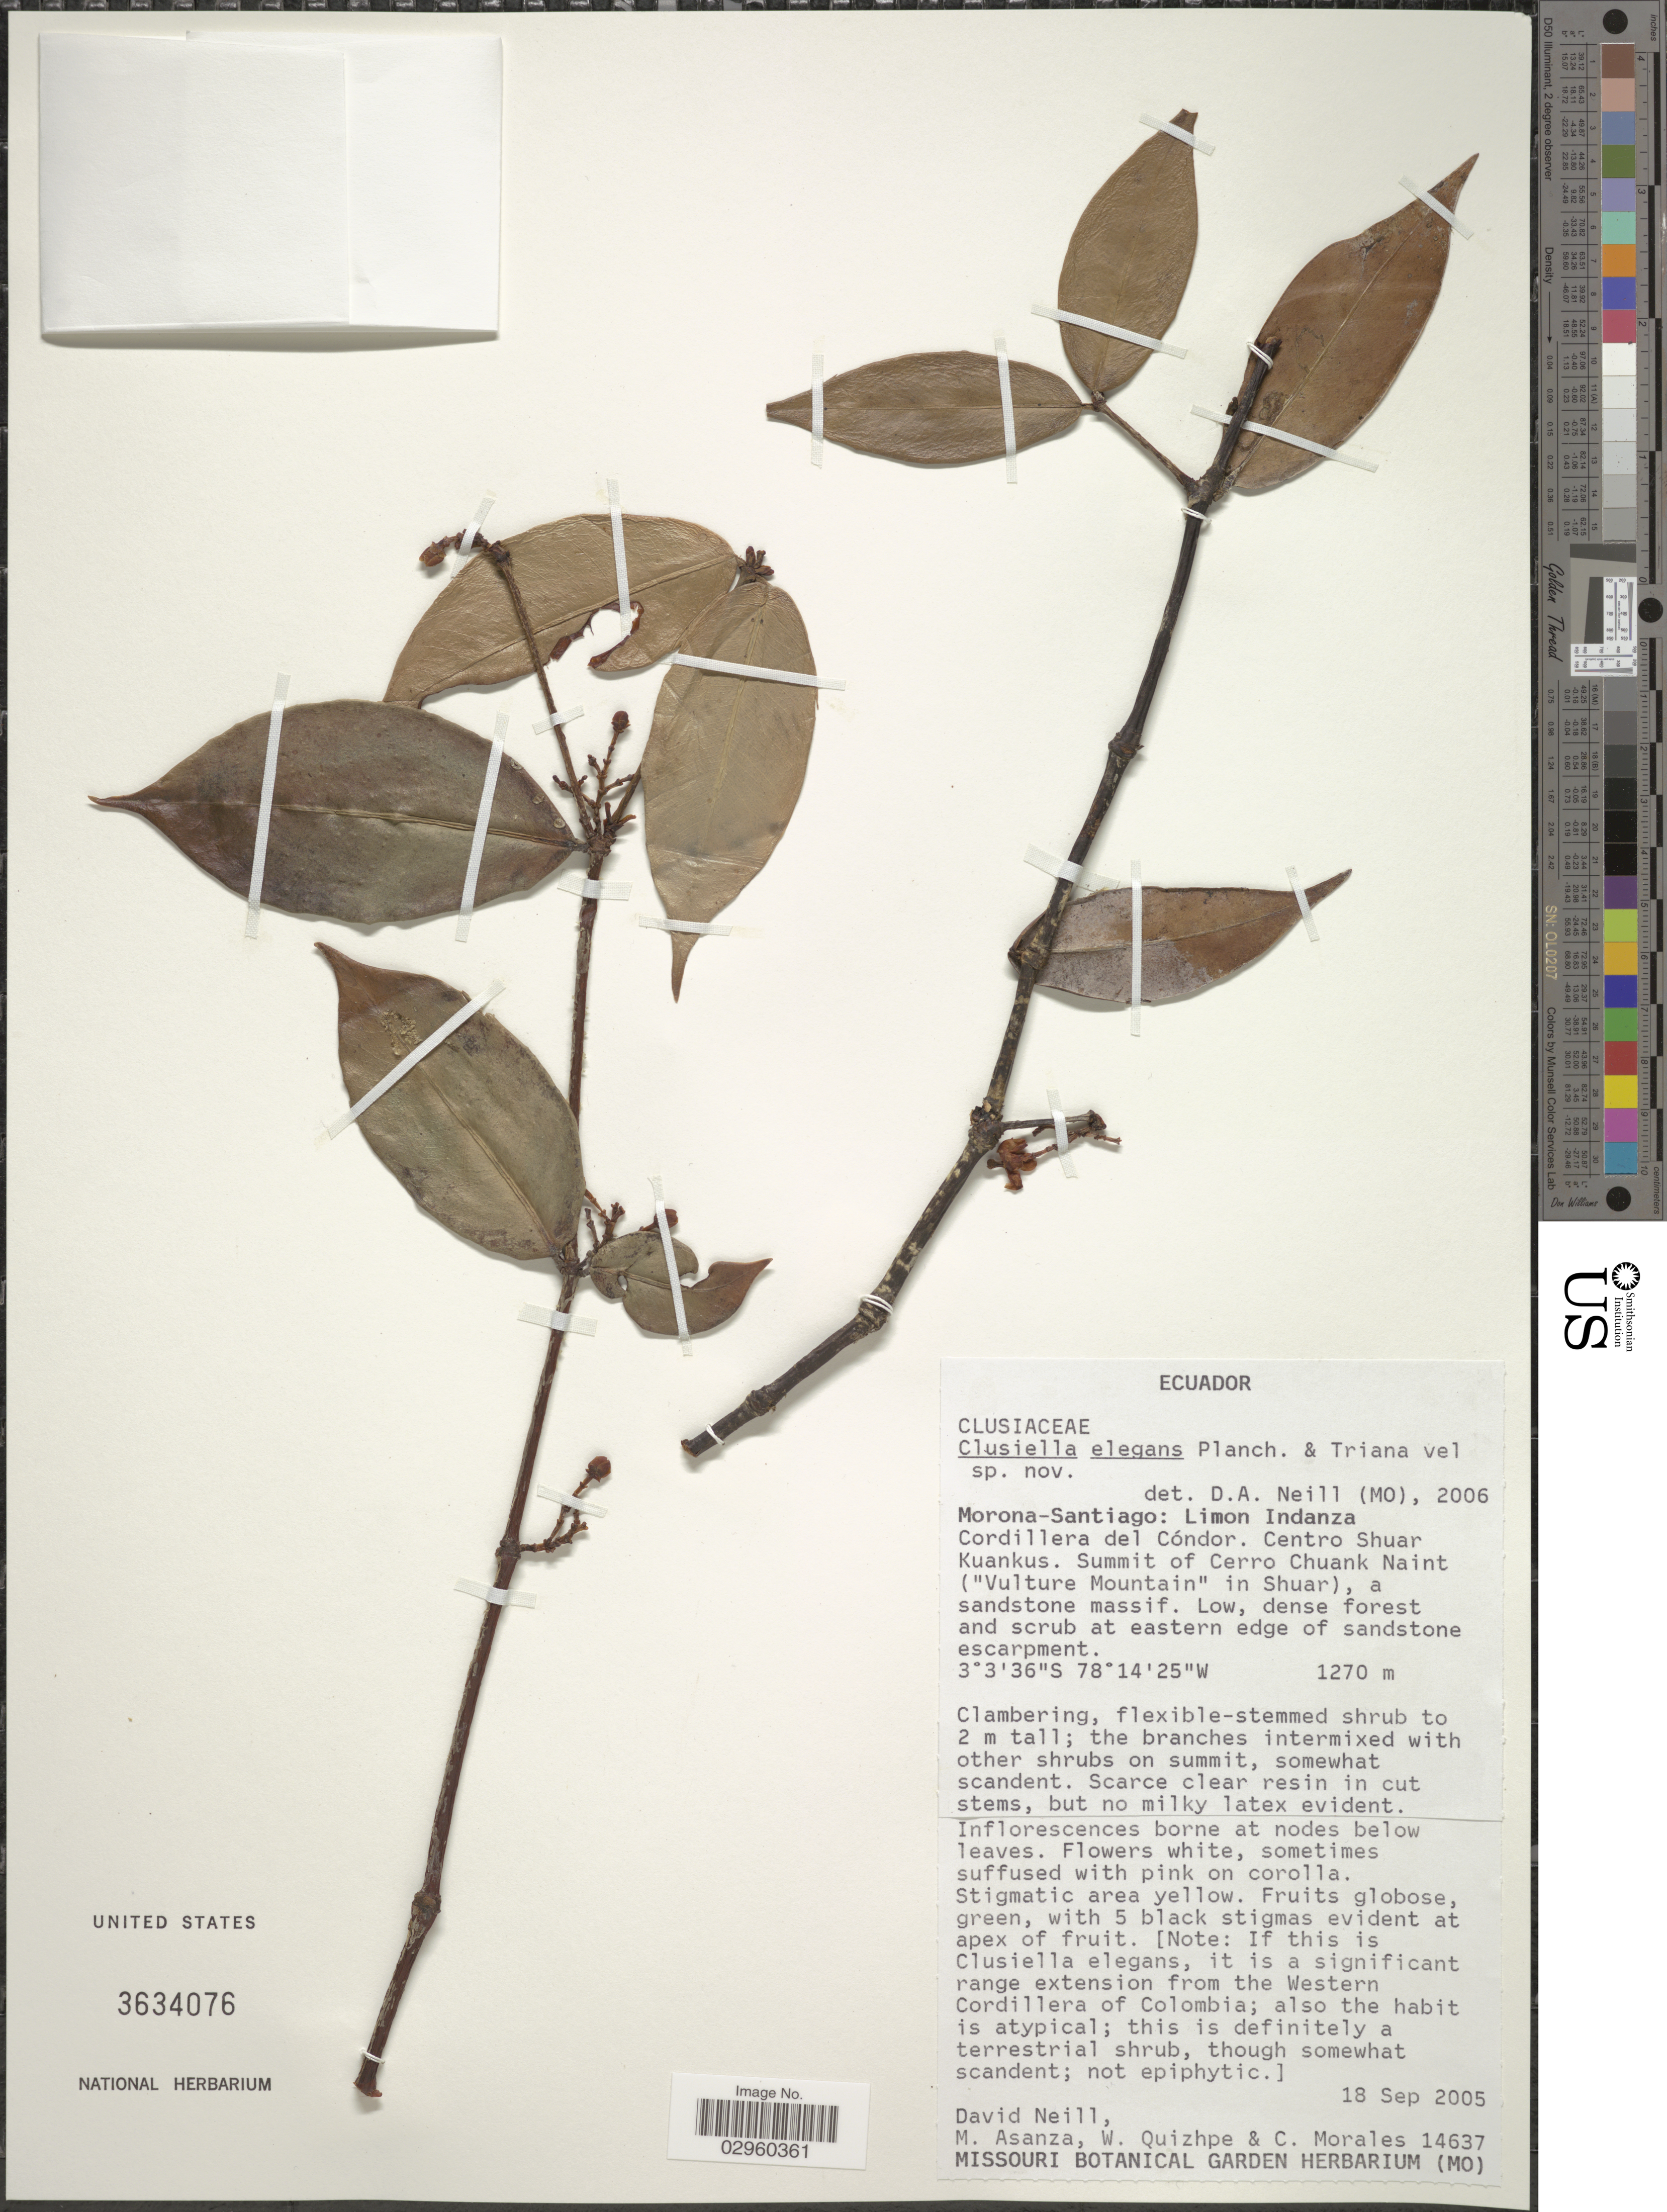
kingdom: Plantae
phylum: Tracheophyta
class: Magnoliopsida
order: Malpighiales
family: Calophyllaceae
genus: Clusiella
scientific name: Clusiella elegans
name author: Planch. & Triana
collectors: D. Neill, M. Asanza, W. Quizhpe & C. Morales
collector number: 14637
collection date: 2005-09-18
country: Ecuador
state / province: Morona-Santiago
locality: Limon Indanza, Cordillera del Cóndor. Centro Shuar Kuankus. Summit of Cerro Chuank Naint ("Vulture Mountain" in Shuar).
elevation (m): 1270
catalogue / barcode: US 3634076